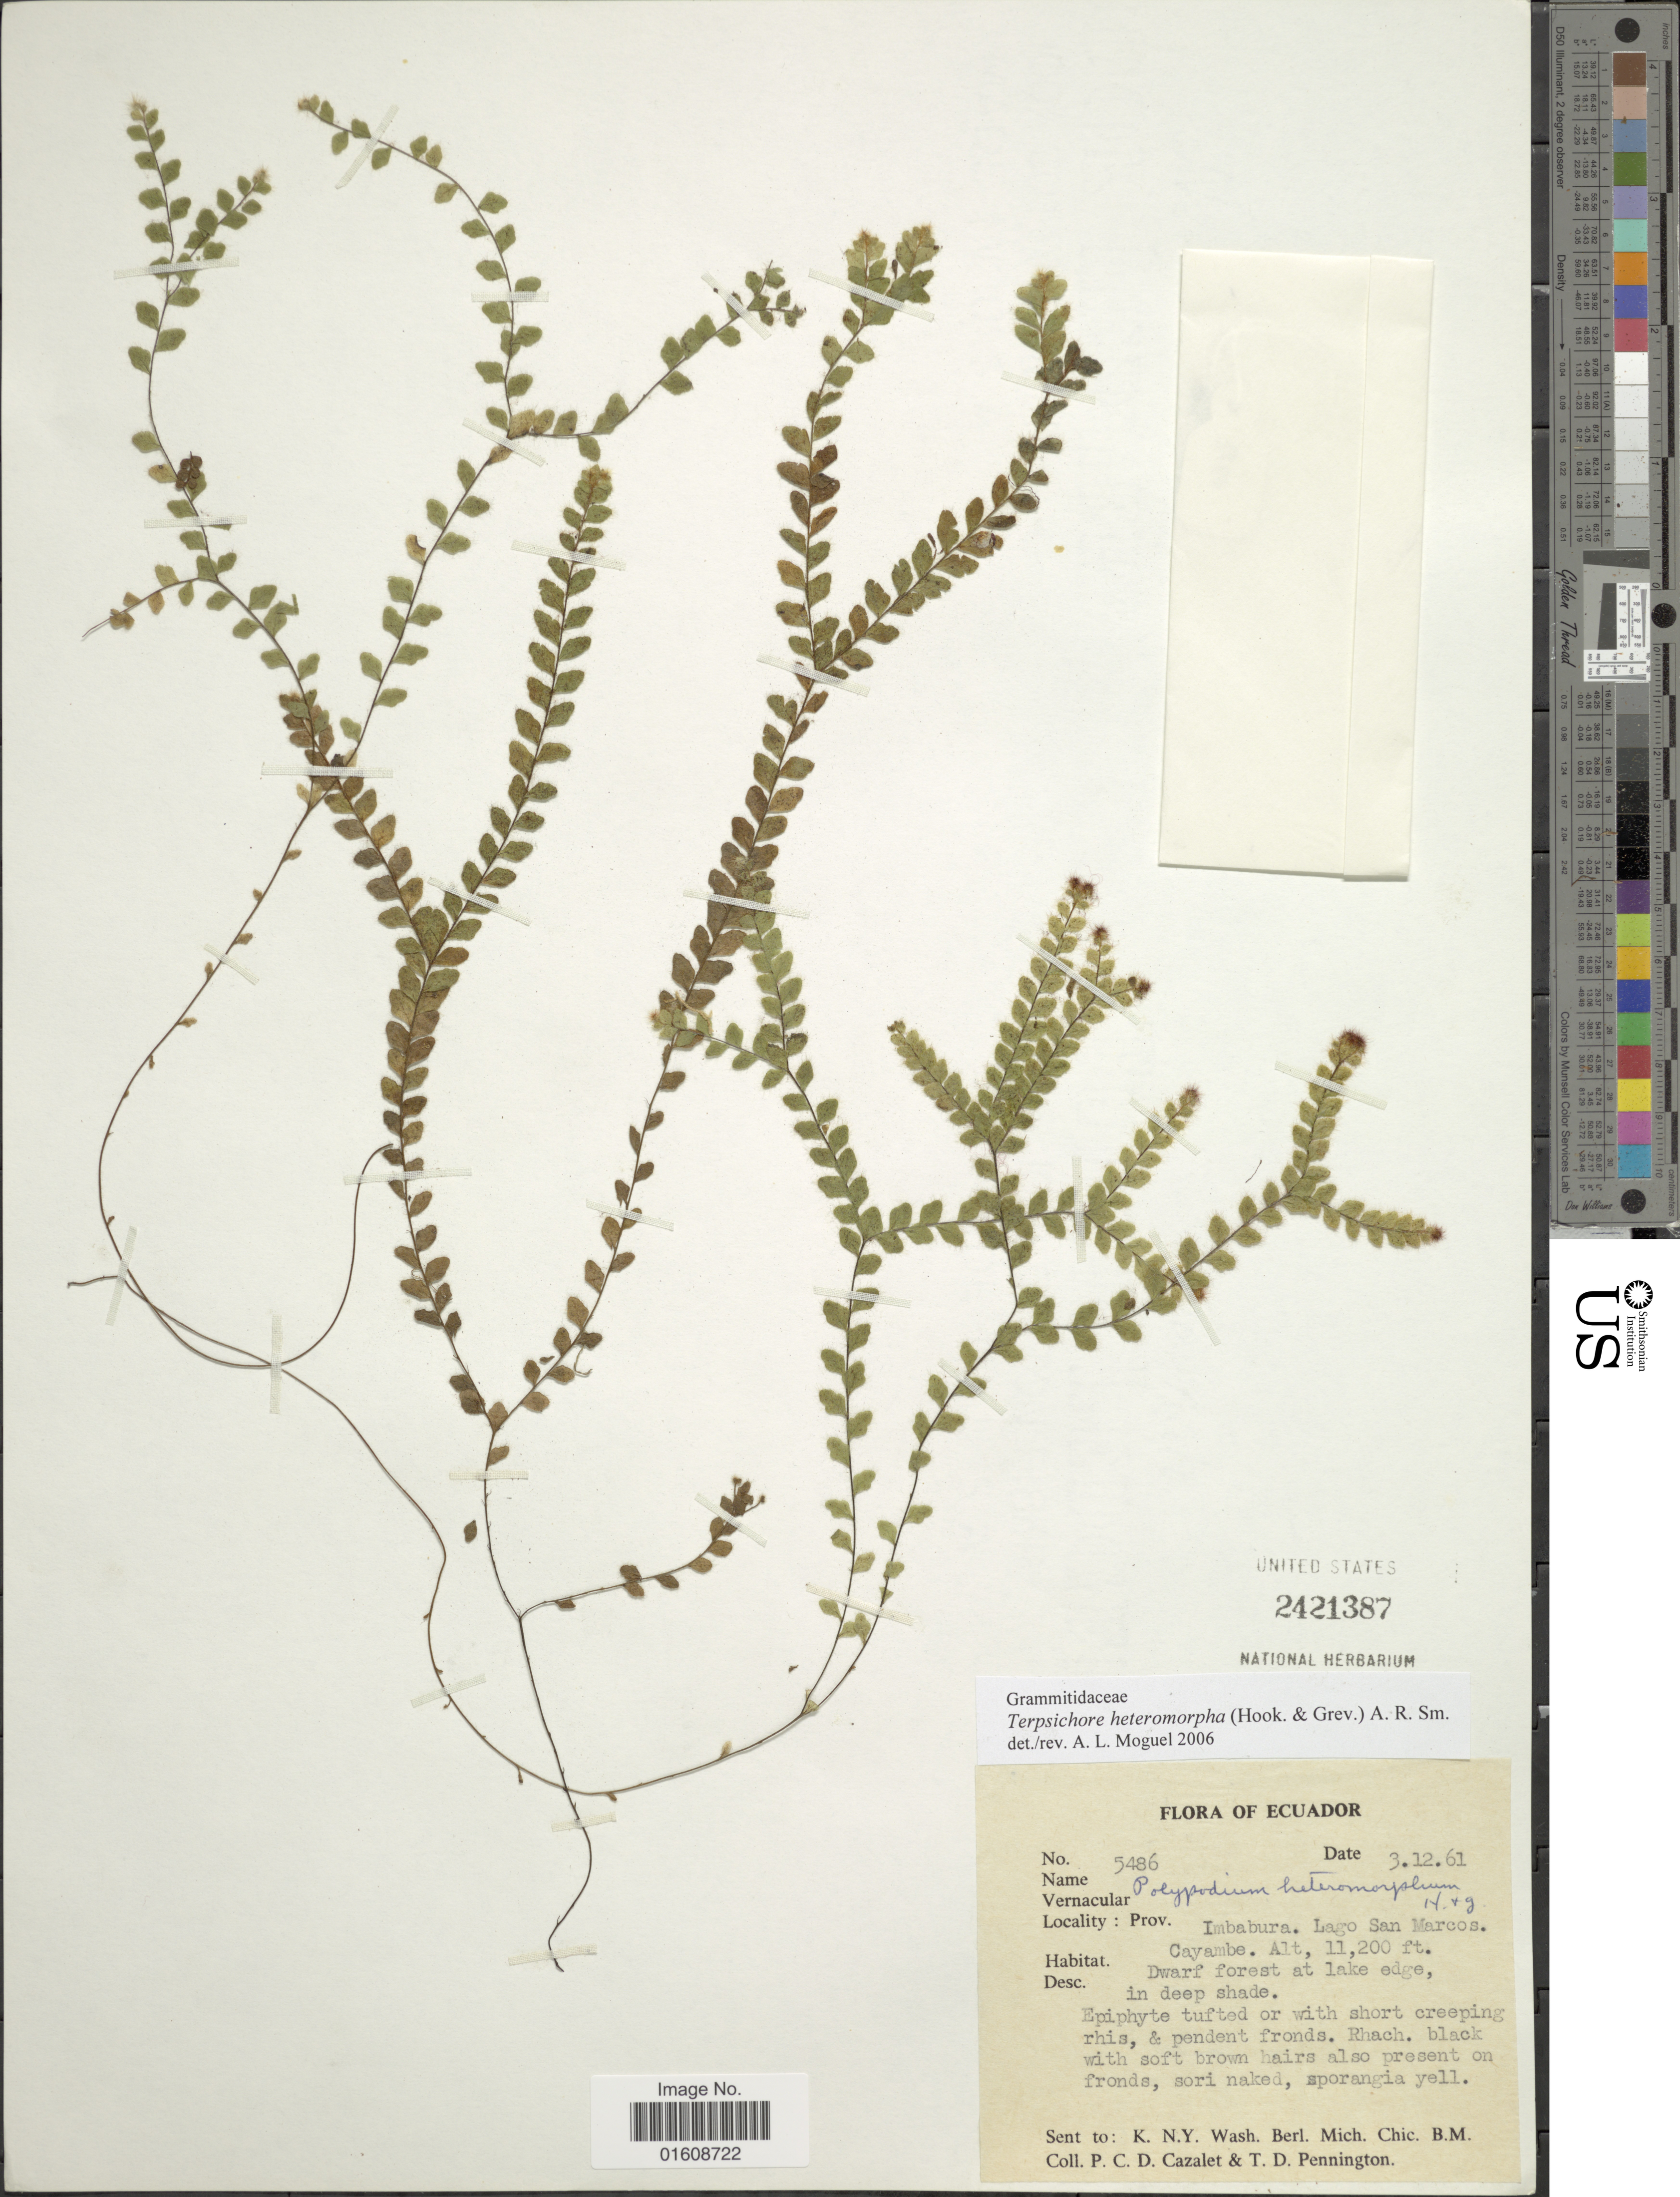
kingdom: Plantae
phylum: Tracheophyta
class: Polypodiopsida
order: Polypodiales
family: Polypodiaceae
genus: Alansmia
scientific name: Alansmia heteromorpha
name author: (Hook. & Grev.) Moguel & M. Kessler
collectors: P. C. D. Cazalet & T. D. Pennington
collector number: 5486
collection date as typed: Transcribed d/m/y: 3/12/61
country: Ecuador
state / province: Imbabura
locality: Lago San Marcos. Cayambe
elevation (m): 3414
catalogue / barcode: US 2421387